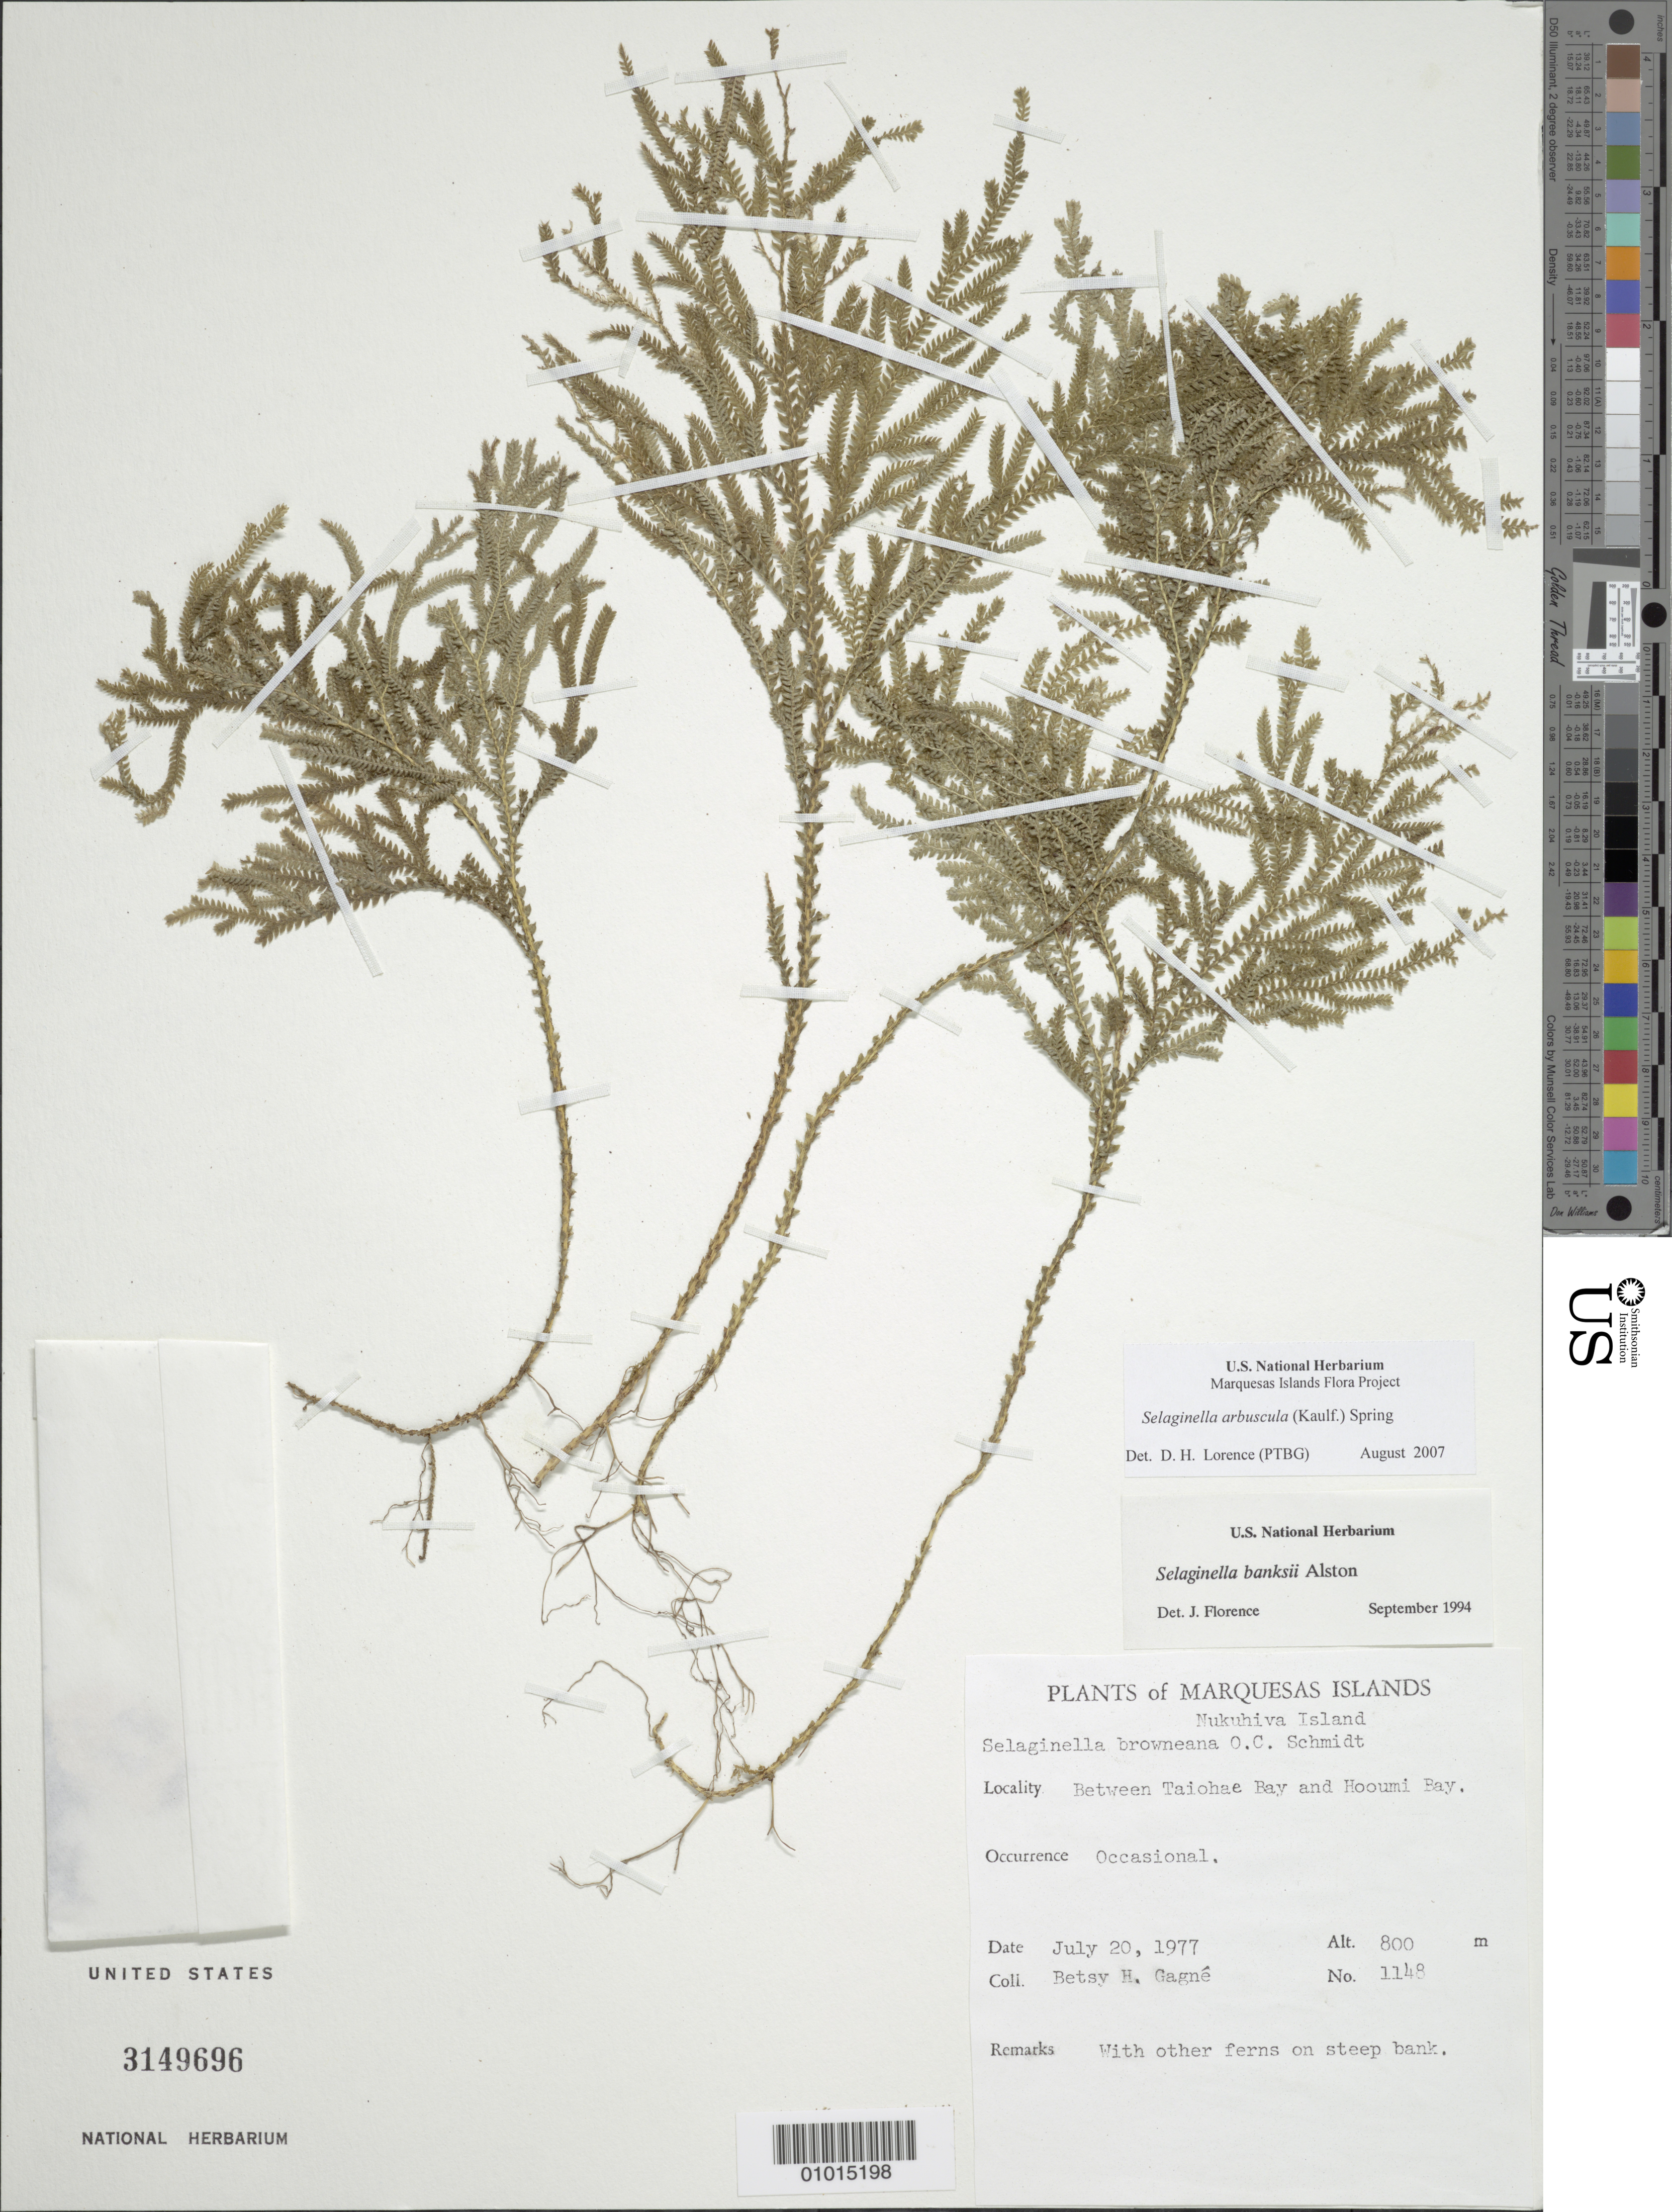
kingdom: Plantae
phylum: Tracheophyta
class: Lycopodiopsida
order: Selaginellales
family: Selaginellaceae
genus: Selaginella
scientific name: Selaginella arbuscula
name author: (Kualf.) Spring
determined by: Lorence, David H., (PTBG), National Tropical Botanical Garden (UNITED STATES)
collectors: B. H. Gagné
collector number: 1148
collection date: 1977-07-20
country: French Polynesia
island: Nuku Hiva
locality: Between Taiohae Bay and Hooumi Bay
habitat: With other ferns on steep bank; occasional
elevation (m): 800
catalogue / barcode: US 3149696